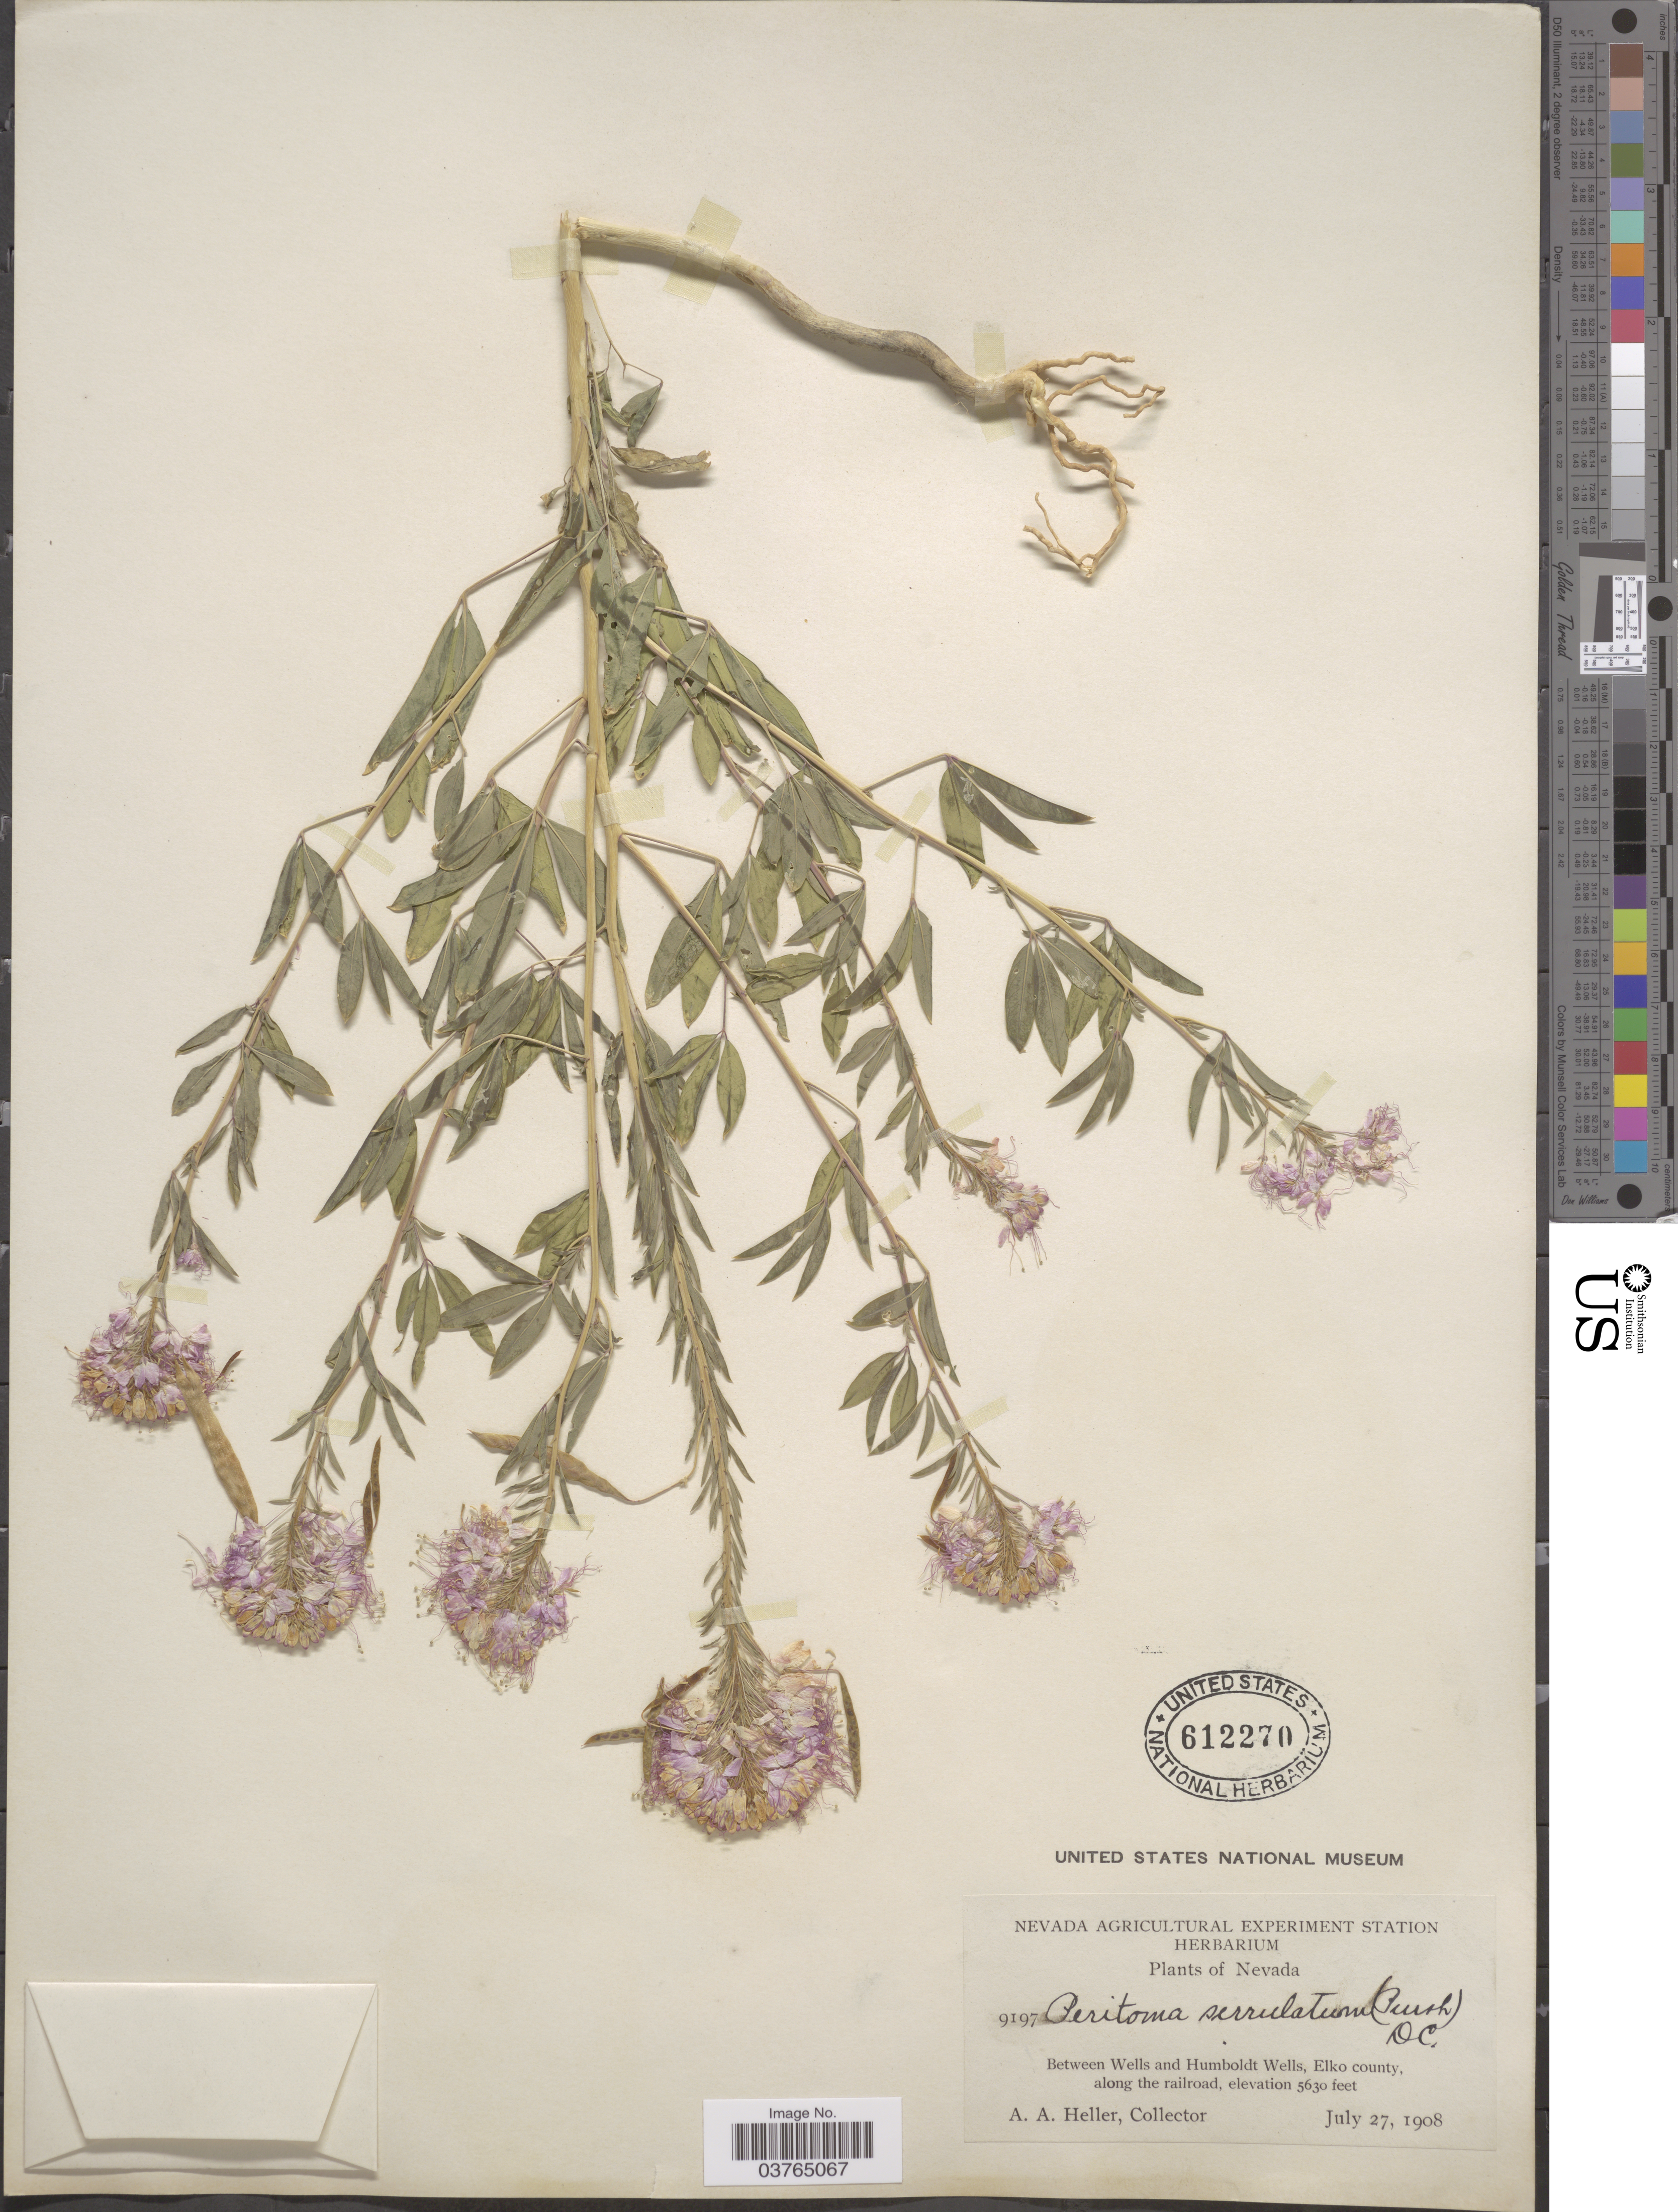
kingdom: Plantae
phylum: Tracheophyta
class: Magnoliopsida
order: Brassicales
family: Cleomaceae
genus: Cleomella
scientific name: Cleomella serrulata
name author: (Pursh) Roalson & J.C. Hall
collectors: A. A. Heller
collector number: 9197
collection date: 1908-07-27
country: United States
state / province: Nevada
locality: Between Wells and Humboldt Wells, Elko county, along the railroad.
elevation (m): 1716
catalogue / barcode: US 612270